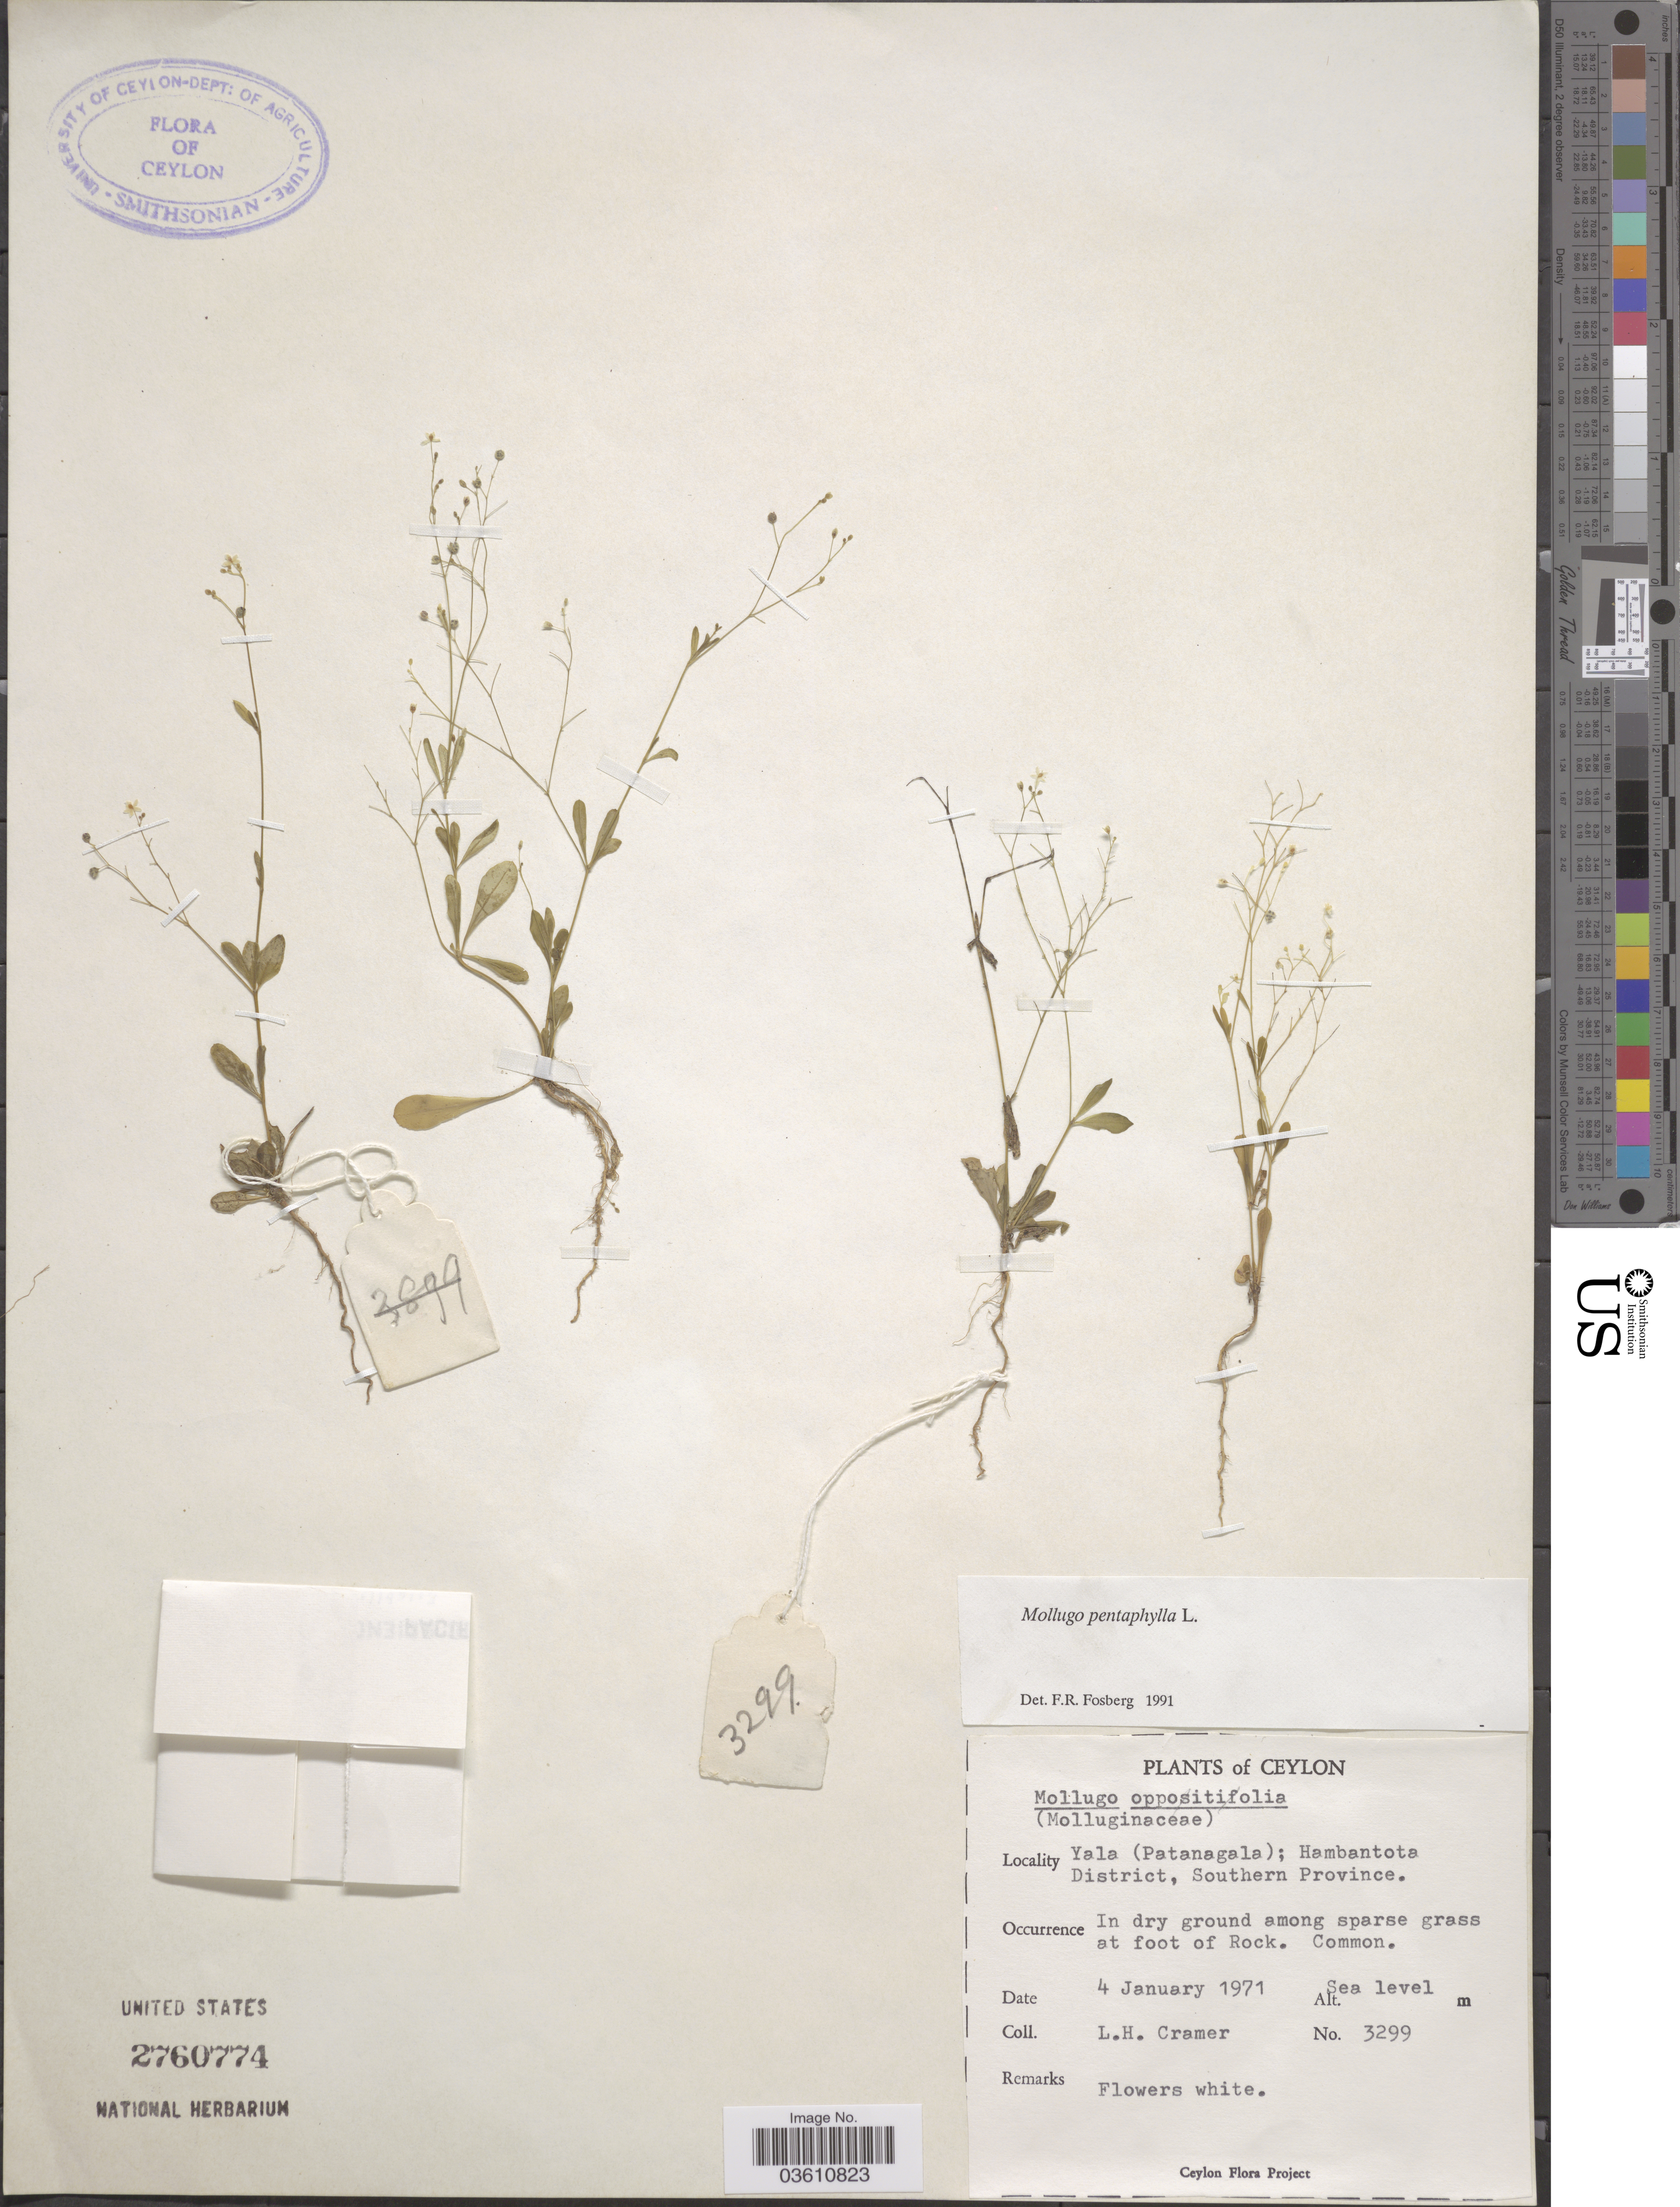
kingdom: Plantae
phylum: Tracheophyta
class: Magnoliopsida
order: Caryophyllales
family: Molluginaceae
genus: Trigastrotheca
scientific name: Trigastrotheca pentaphylla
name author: (L.) Thulin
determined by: Strong, Mark T., (BOT), Smithsonian Institution - National Museum of Natural History (UNITED STATES)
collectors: L. H. Cramer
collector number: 3299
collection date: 1971-01-04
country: Sri Lanka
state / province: Southern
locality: Ceylon. Yala (Patanagala); Hambantota District.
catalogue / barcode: US 2760774